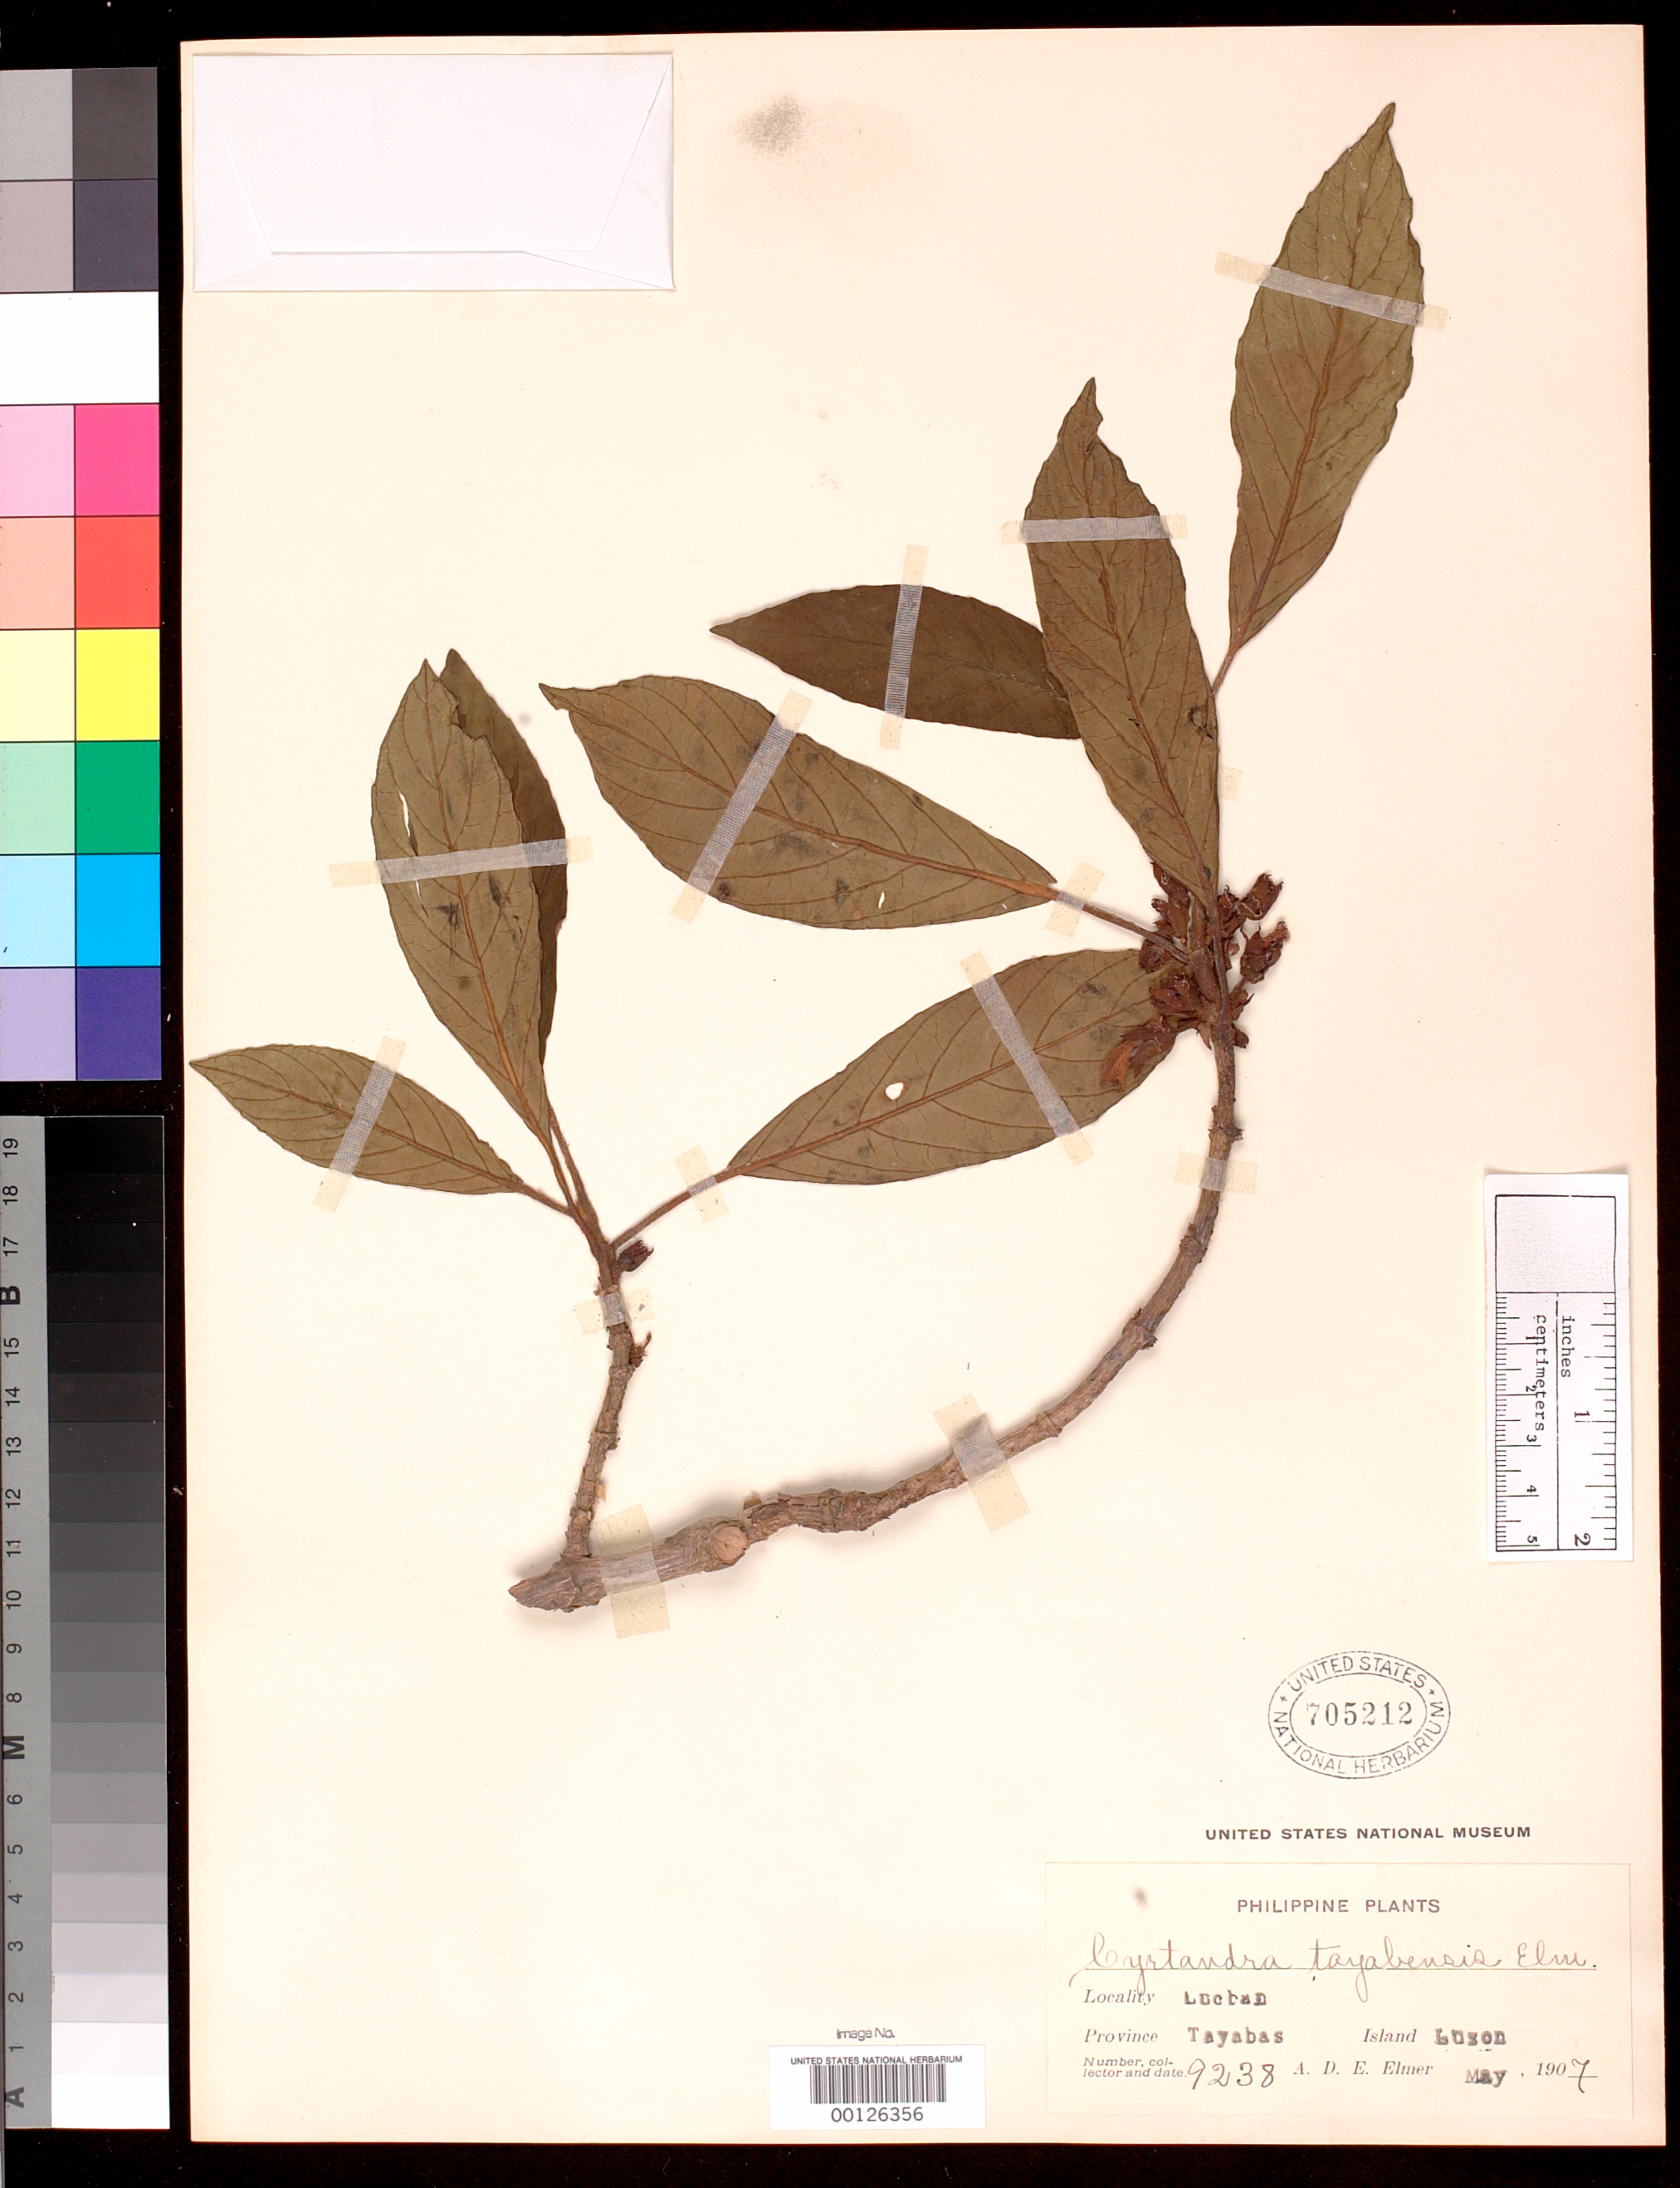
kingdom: Plantae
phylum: Tracheophyta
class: Magnoliopsida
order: Lamiales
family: Gesneriaceae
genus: Cyrtandra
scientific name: Cyrtandra tayabensis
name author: Elmer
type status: Isolectotype; Type Collection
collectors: A. D. E. Elmer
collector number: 9238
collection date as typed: May 1907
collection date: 1907-05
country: Philippines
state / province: Calabarzon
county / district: Quezon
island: Luzon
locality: Lucban, Province of Tayabas, Luzon.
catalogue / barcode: US 705212